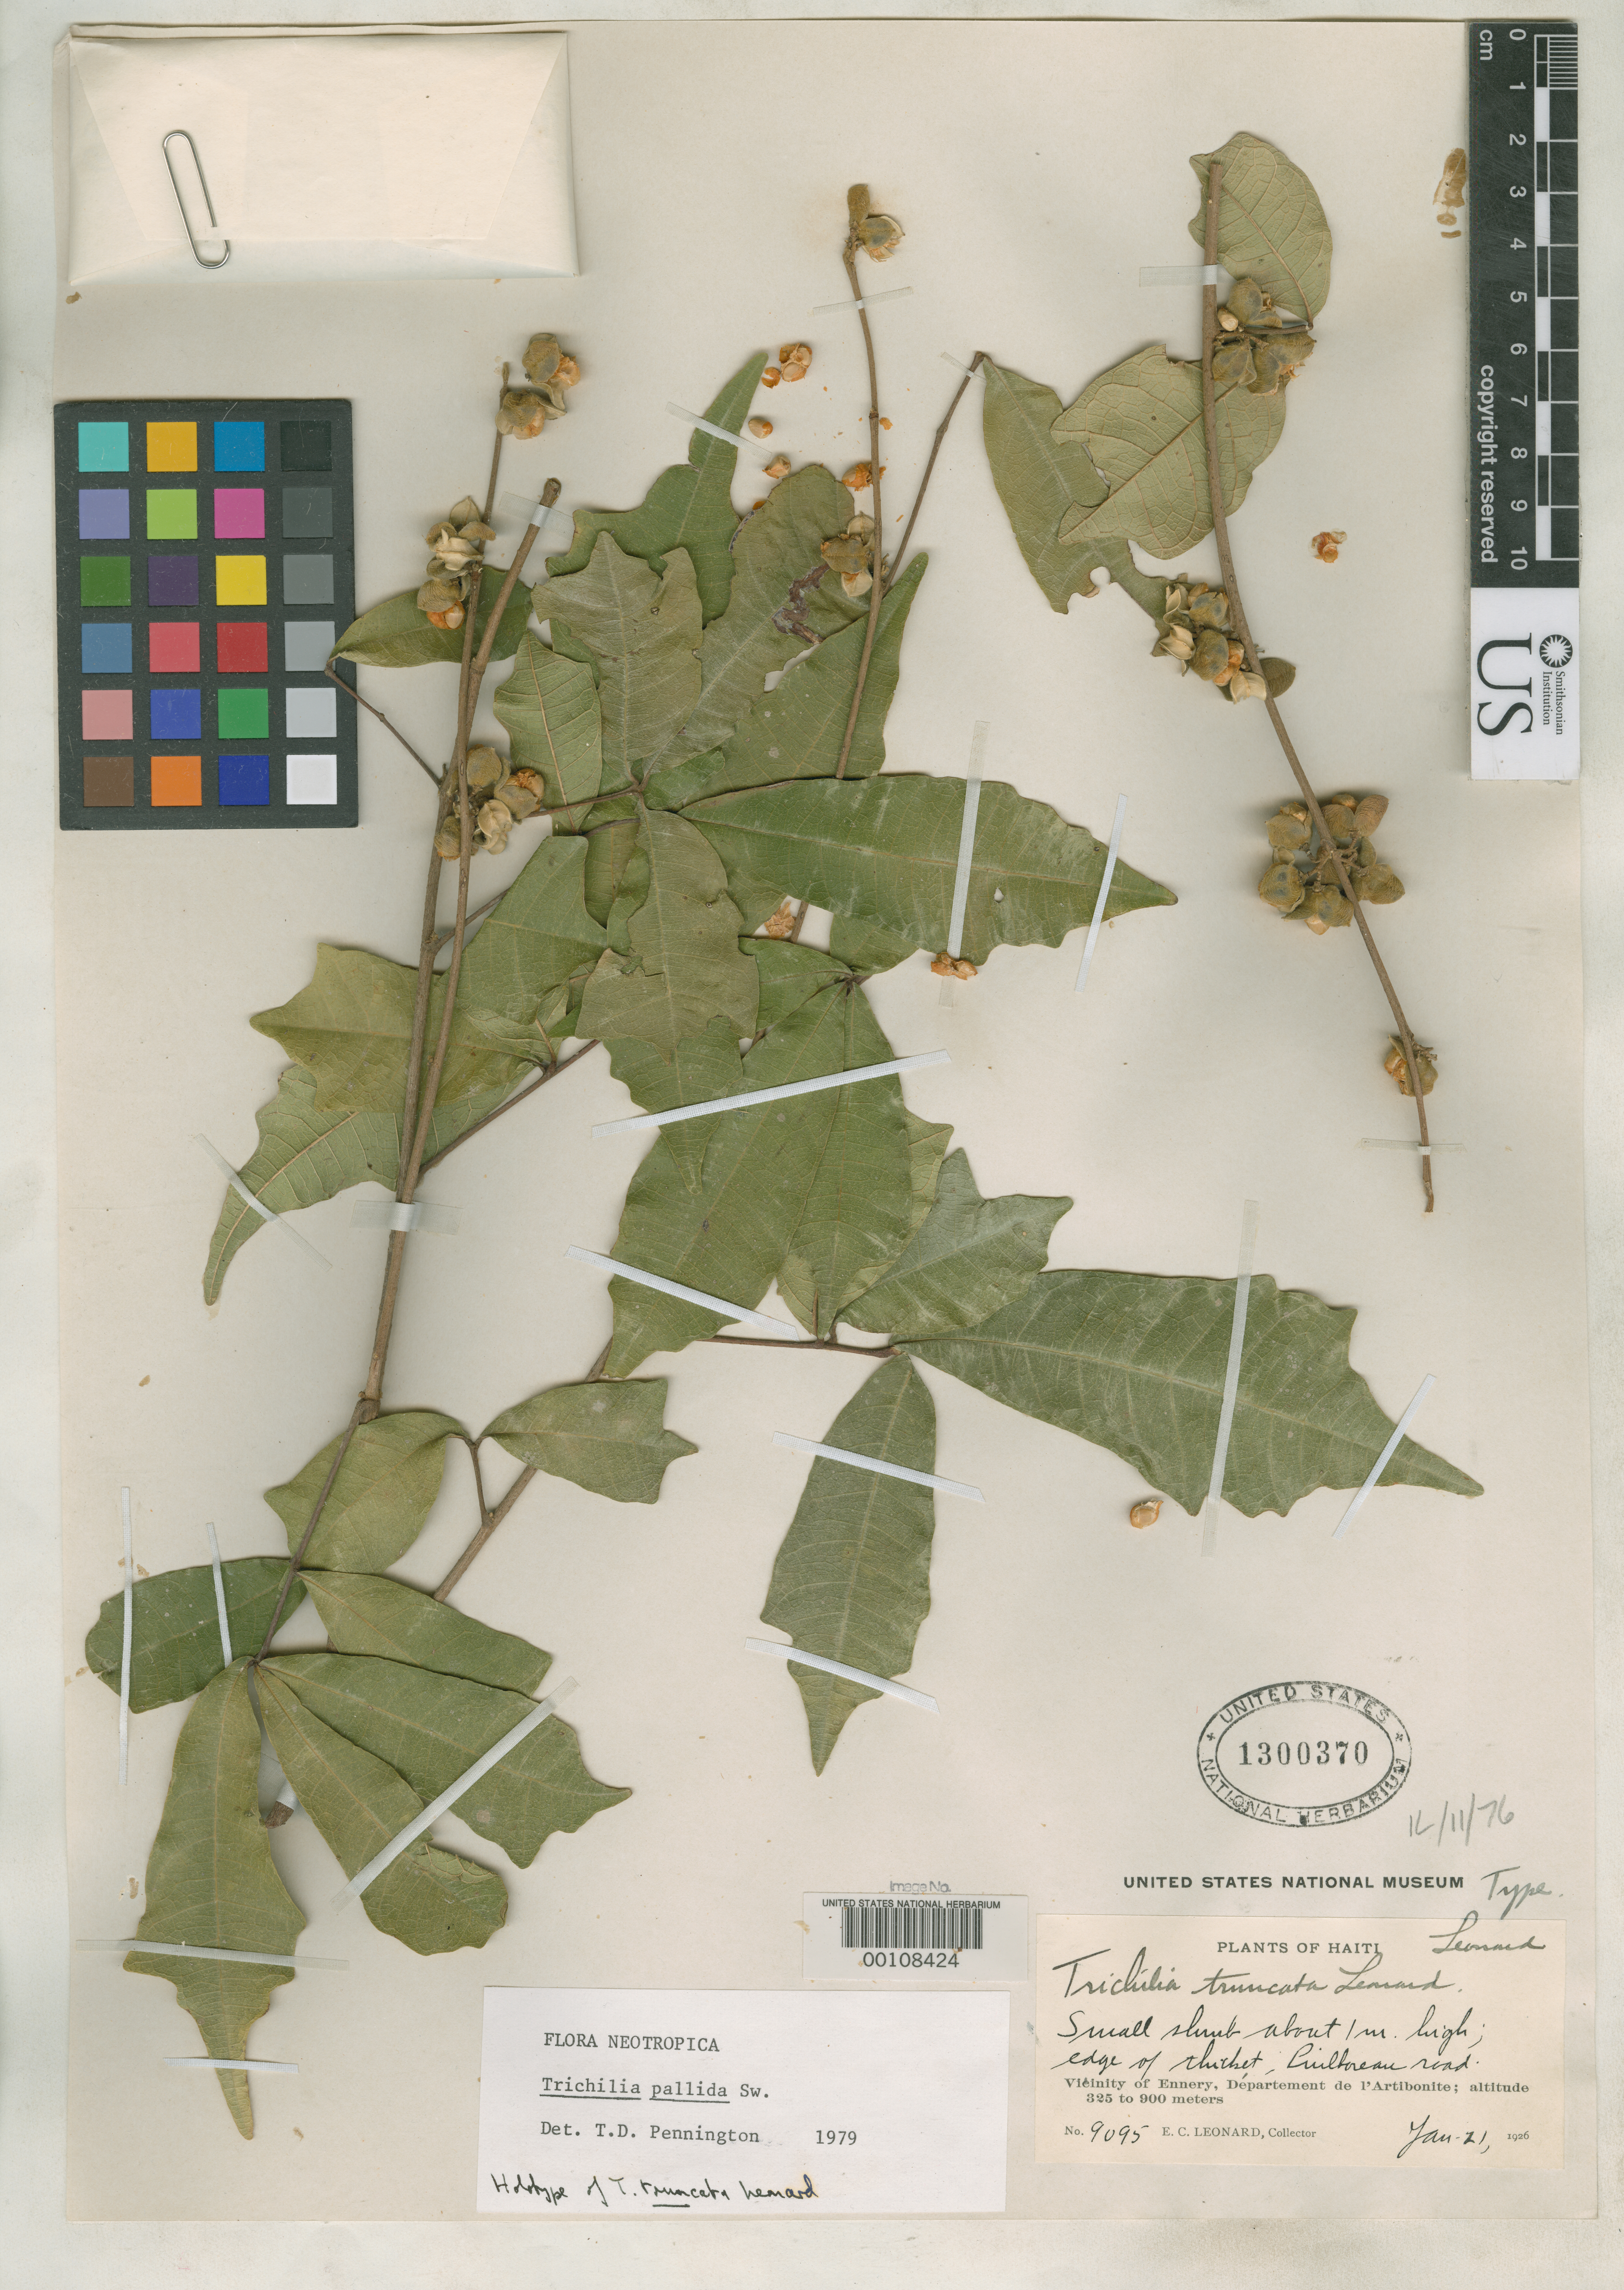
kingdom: Plantae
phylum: Tracheophyta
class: Magnoliopsida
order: Sapindales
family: Meliaceae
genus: Trichilia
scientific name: Trichilia truncata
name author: Leonard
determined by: Pennington, T. D., (K)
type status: Holotype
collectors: E. C. Leonard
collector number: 9095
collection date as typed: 21 Jan 1926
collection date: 1926-01-21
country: Haiti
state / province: Artibonite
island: Hispaniola Island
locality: Vicinity of Ennery.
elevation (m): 325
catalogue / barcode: US 1300370